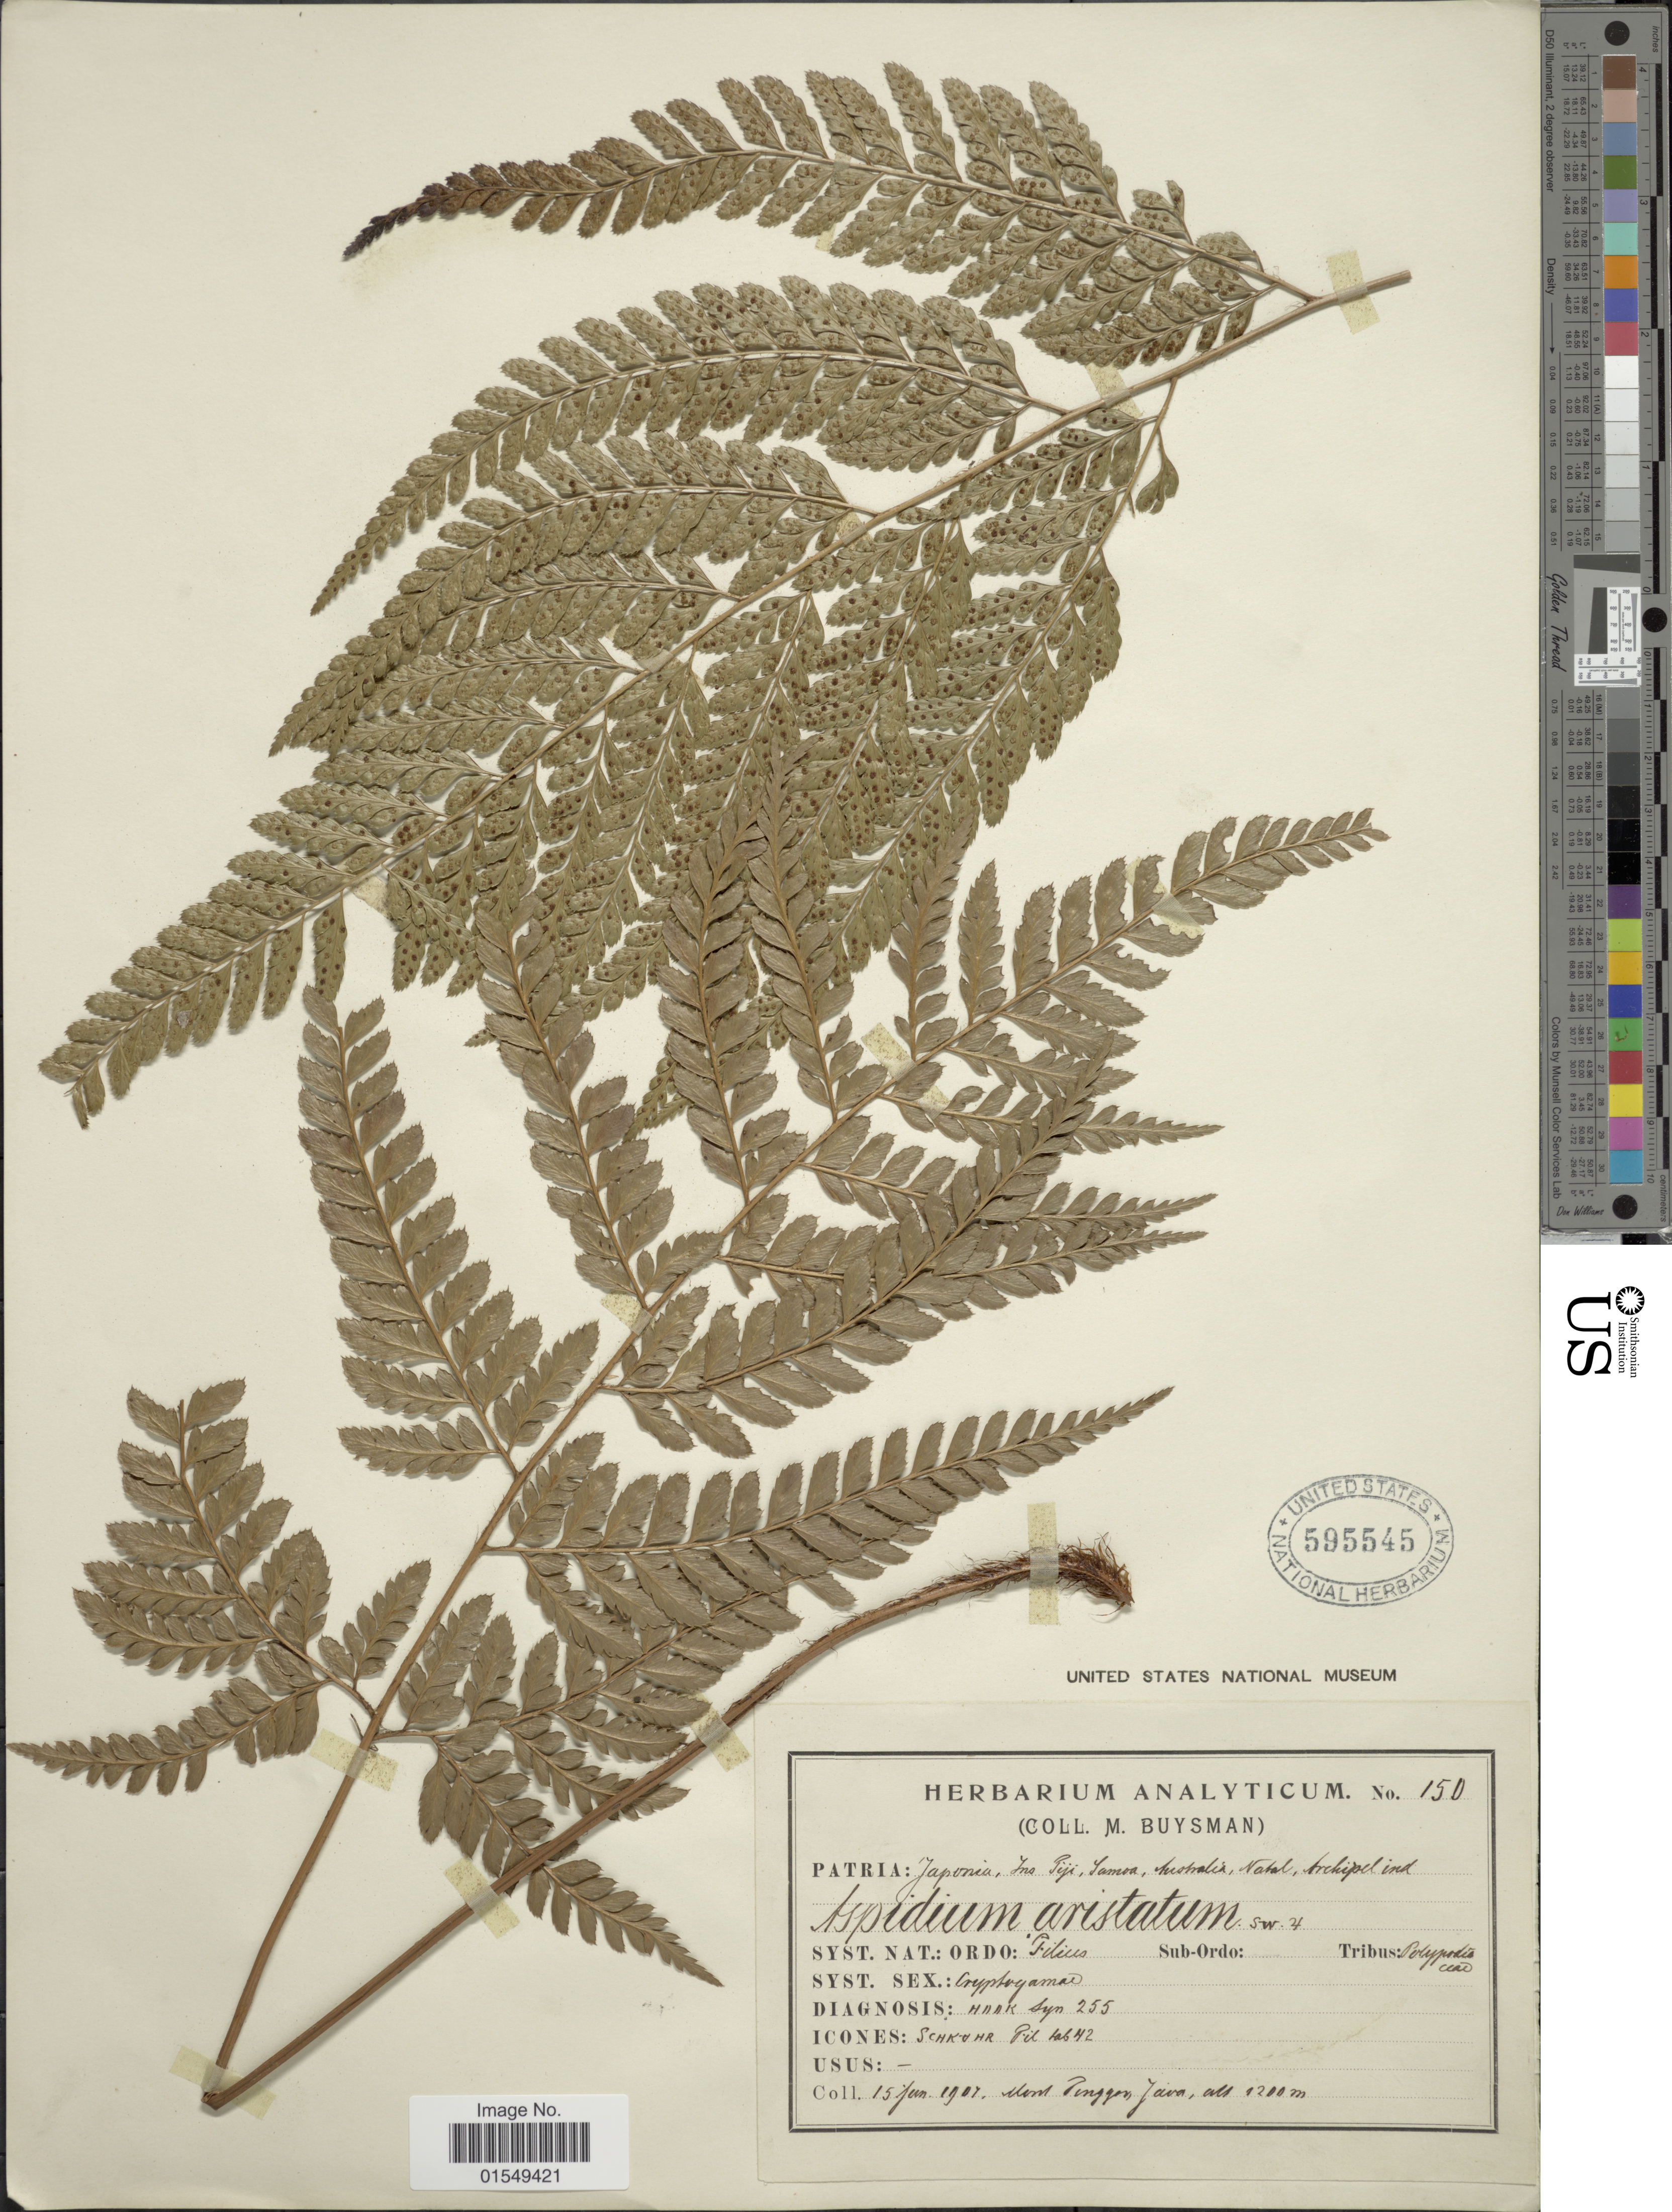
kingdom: Plantae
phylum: Tracheophyta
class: Polypodiopsida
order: Polypodiales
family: Dryopteridaceae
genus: Arachniodes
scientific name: Arachniodes aristata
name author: (G. Forst.) Tindale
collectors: M. Buysman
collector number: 150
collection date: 1907-01-15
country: Indonesia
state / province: Java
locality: Mont Tennger Java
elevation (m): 1200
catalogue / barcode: US 595545